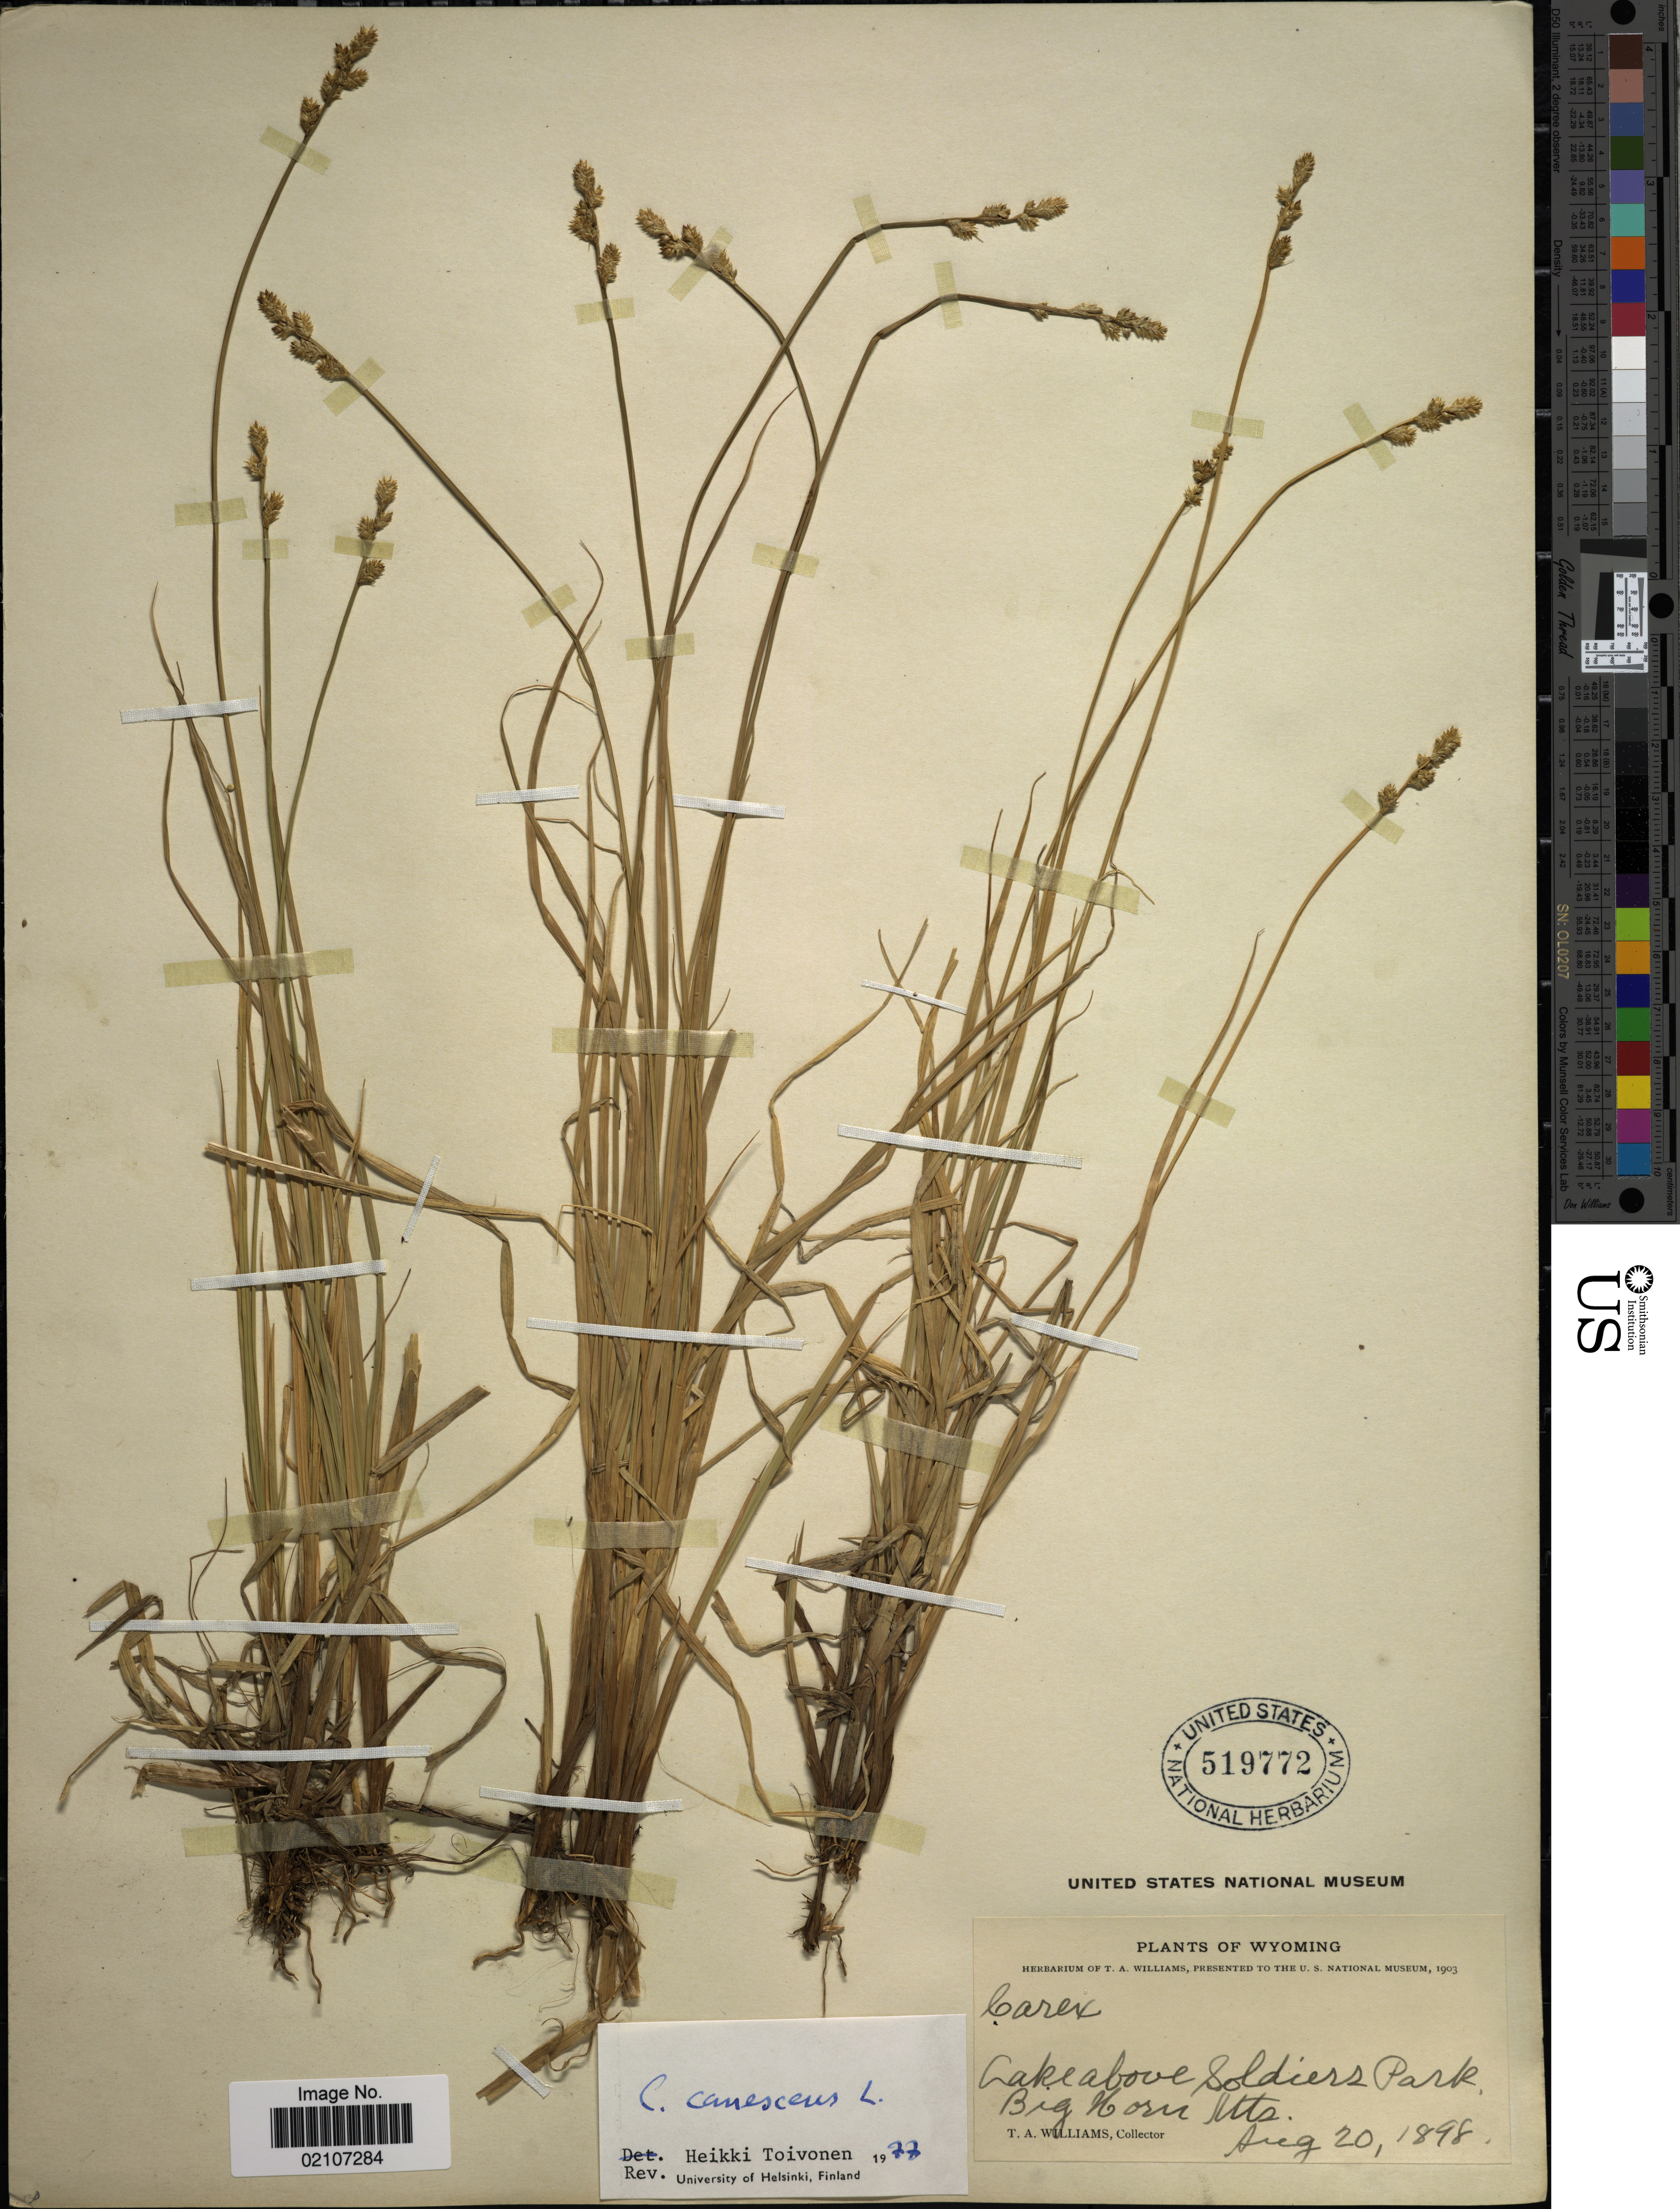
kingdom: Plantae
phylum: Tracheophyta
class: Liliopsida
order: Poales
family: Cyperaceae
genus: Carex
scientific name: Carex canescens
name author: L.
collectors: T. A. Williams (herbarium)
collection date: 1898-08-20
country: United States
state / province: Wyoming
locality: Lake above Soldiers Park, Big Horn Mts.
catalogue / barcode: US 519772